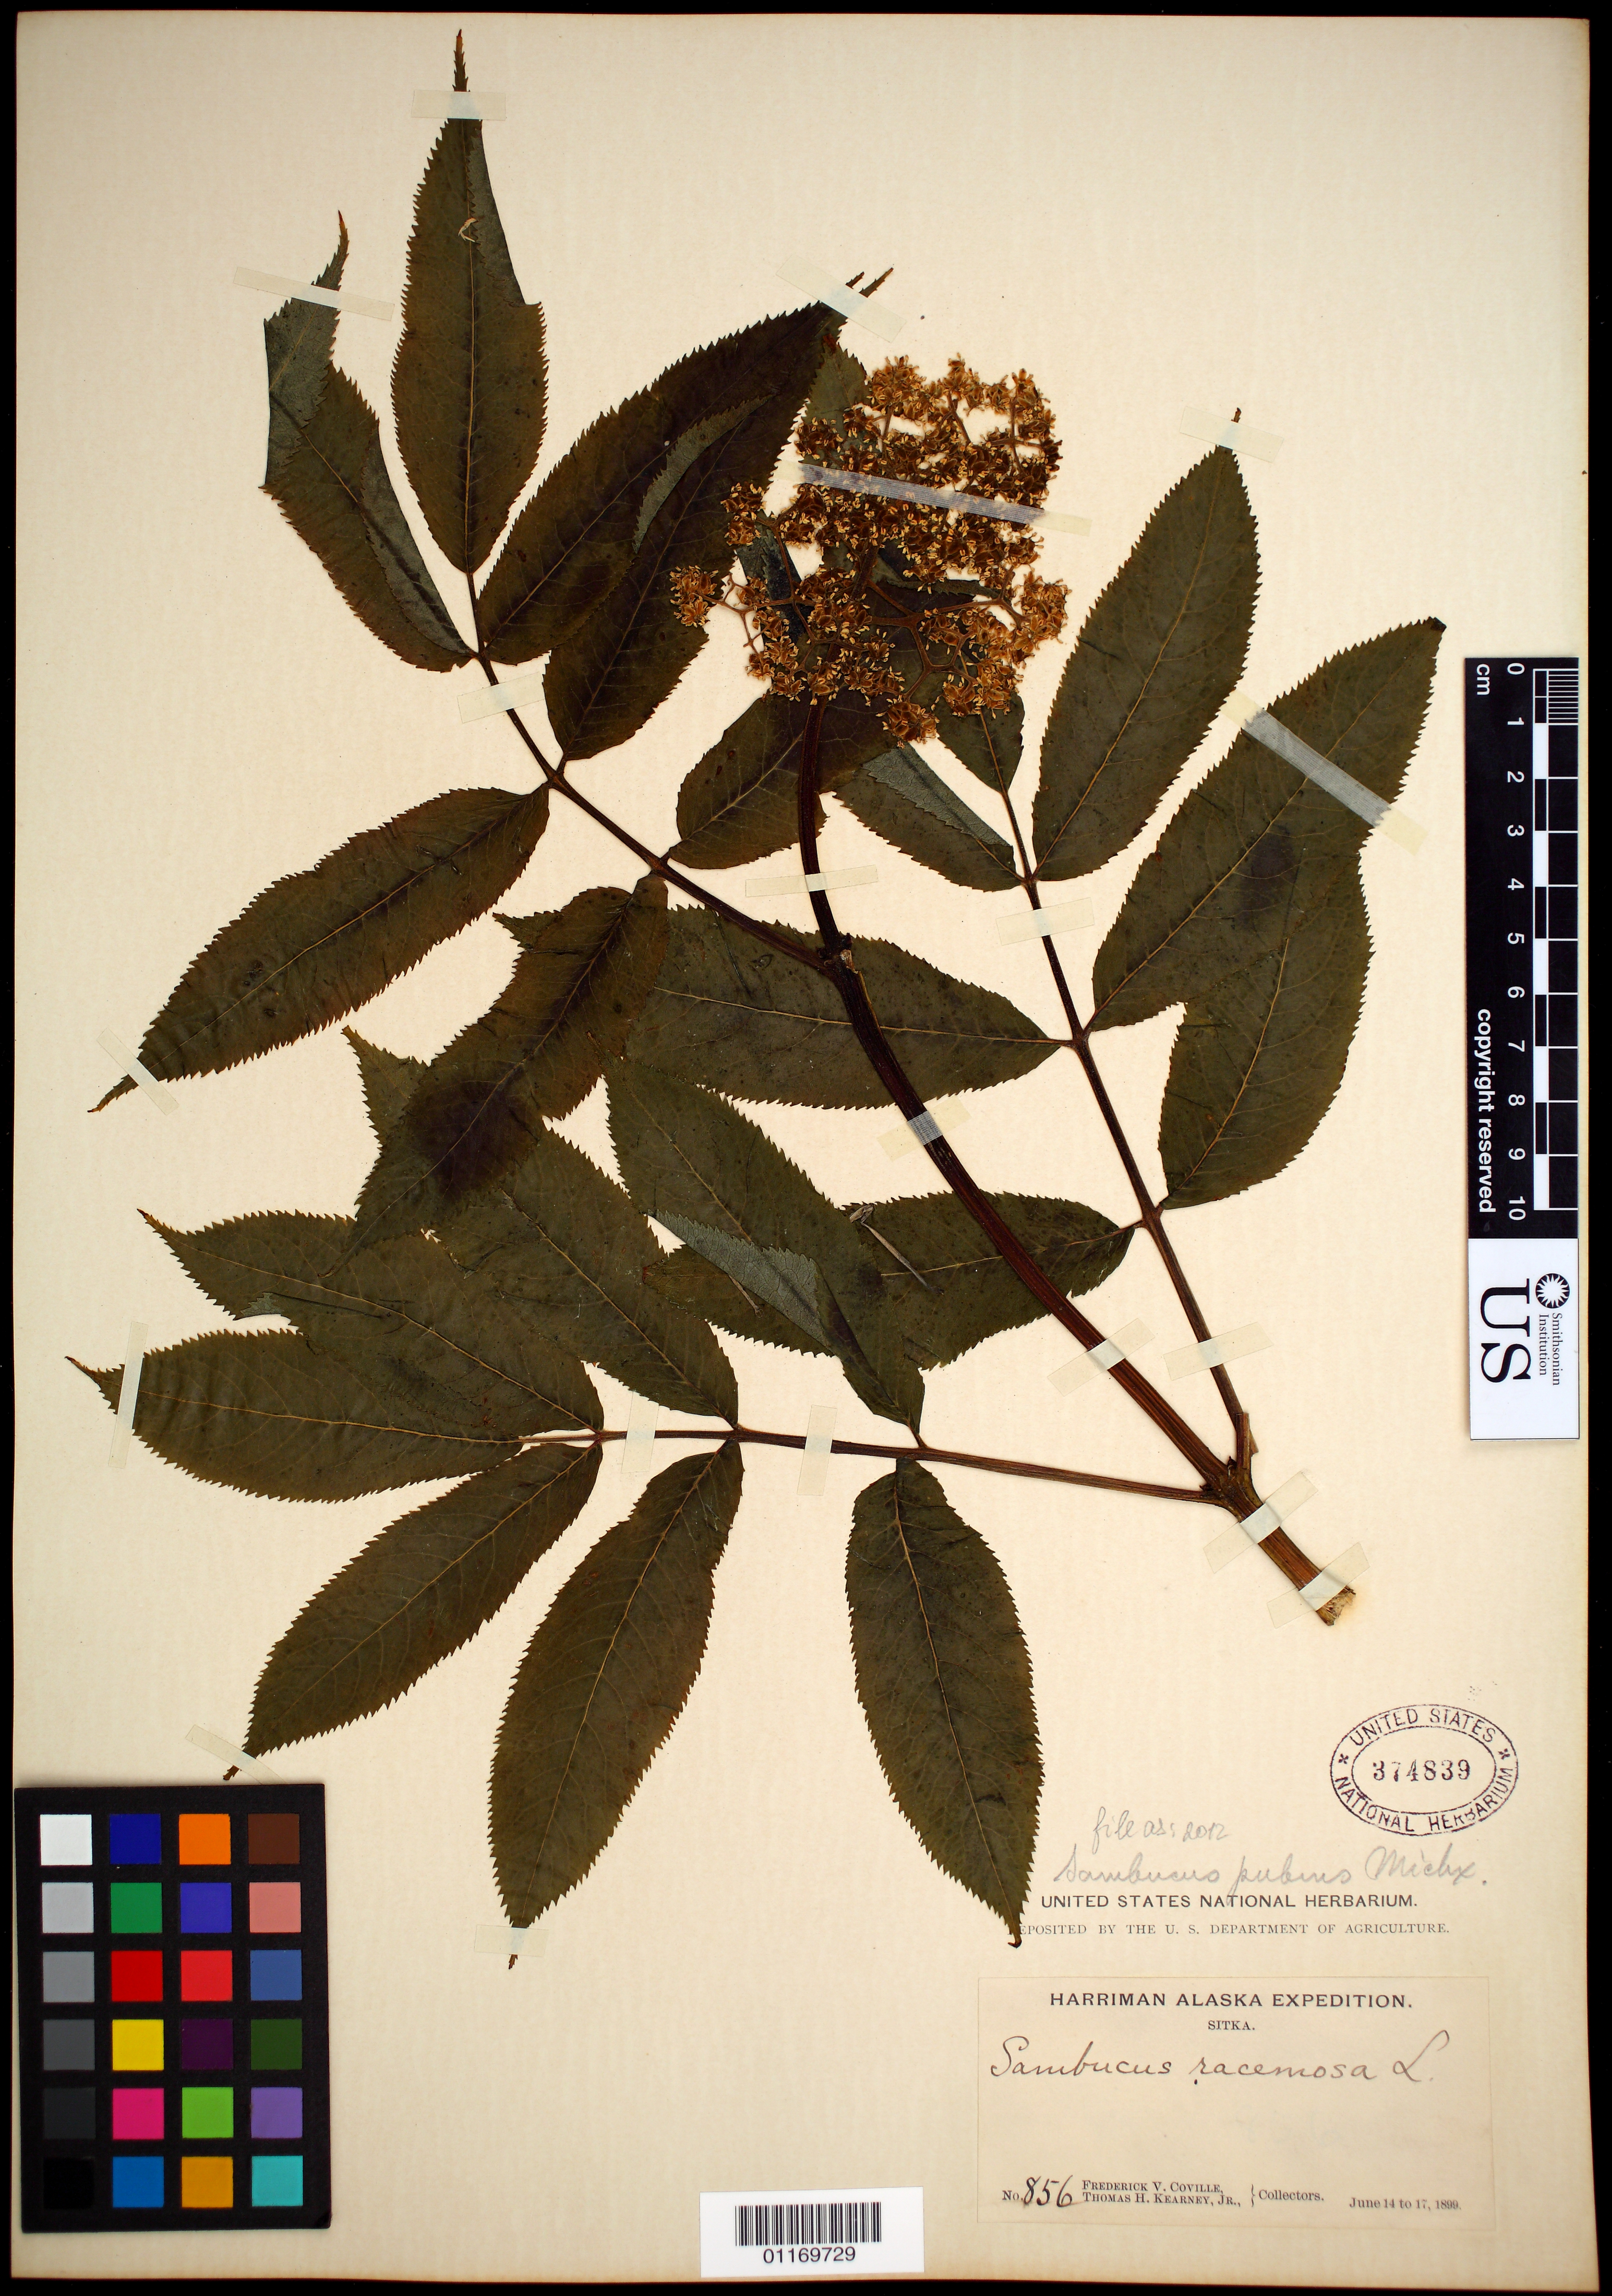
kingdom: Plantae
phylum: Tracheophyta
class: Magnoliopsida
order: Dipsacales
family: Viburnaceae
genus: Sambucus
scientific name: Sambucus pubens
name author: Michx.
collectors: F. V. Coville & T. H. Kearney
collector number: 856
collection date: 1899-06-14/1899-06-17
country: United States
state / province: Alaska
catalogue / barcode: US 374839